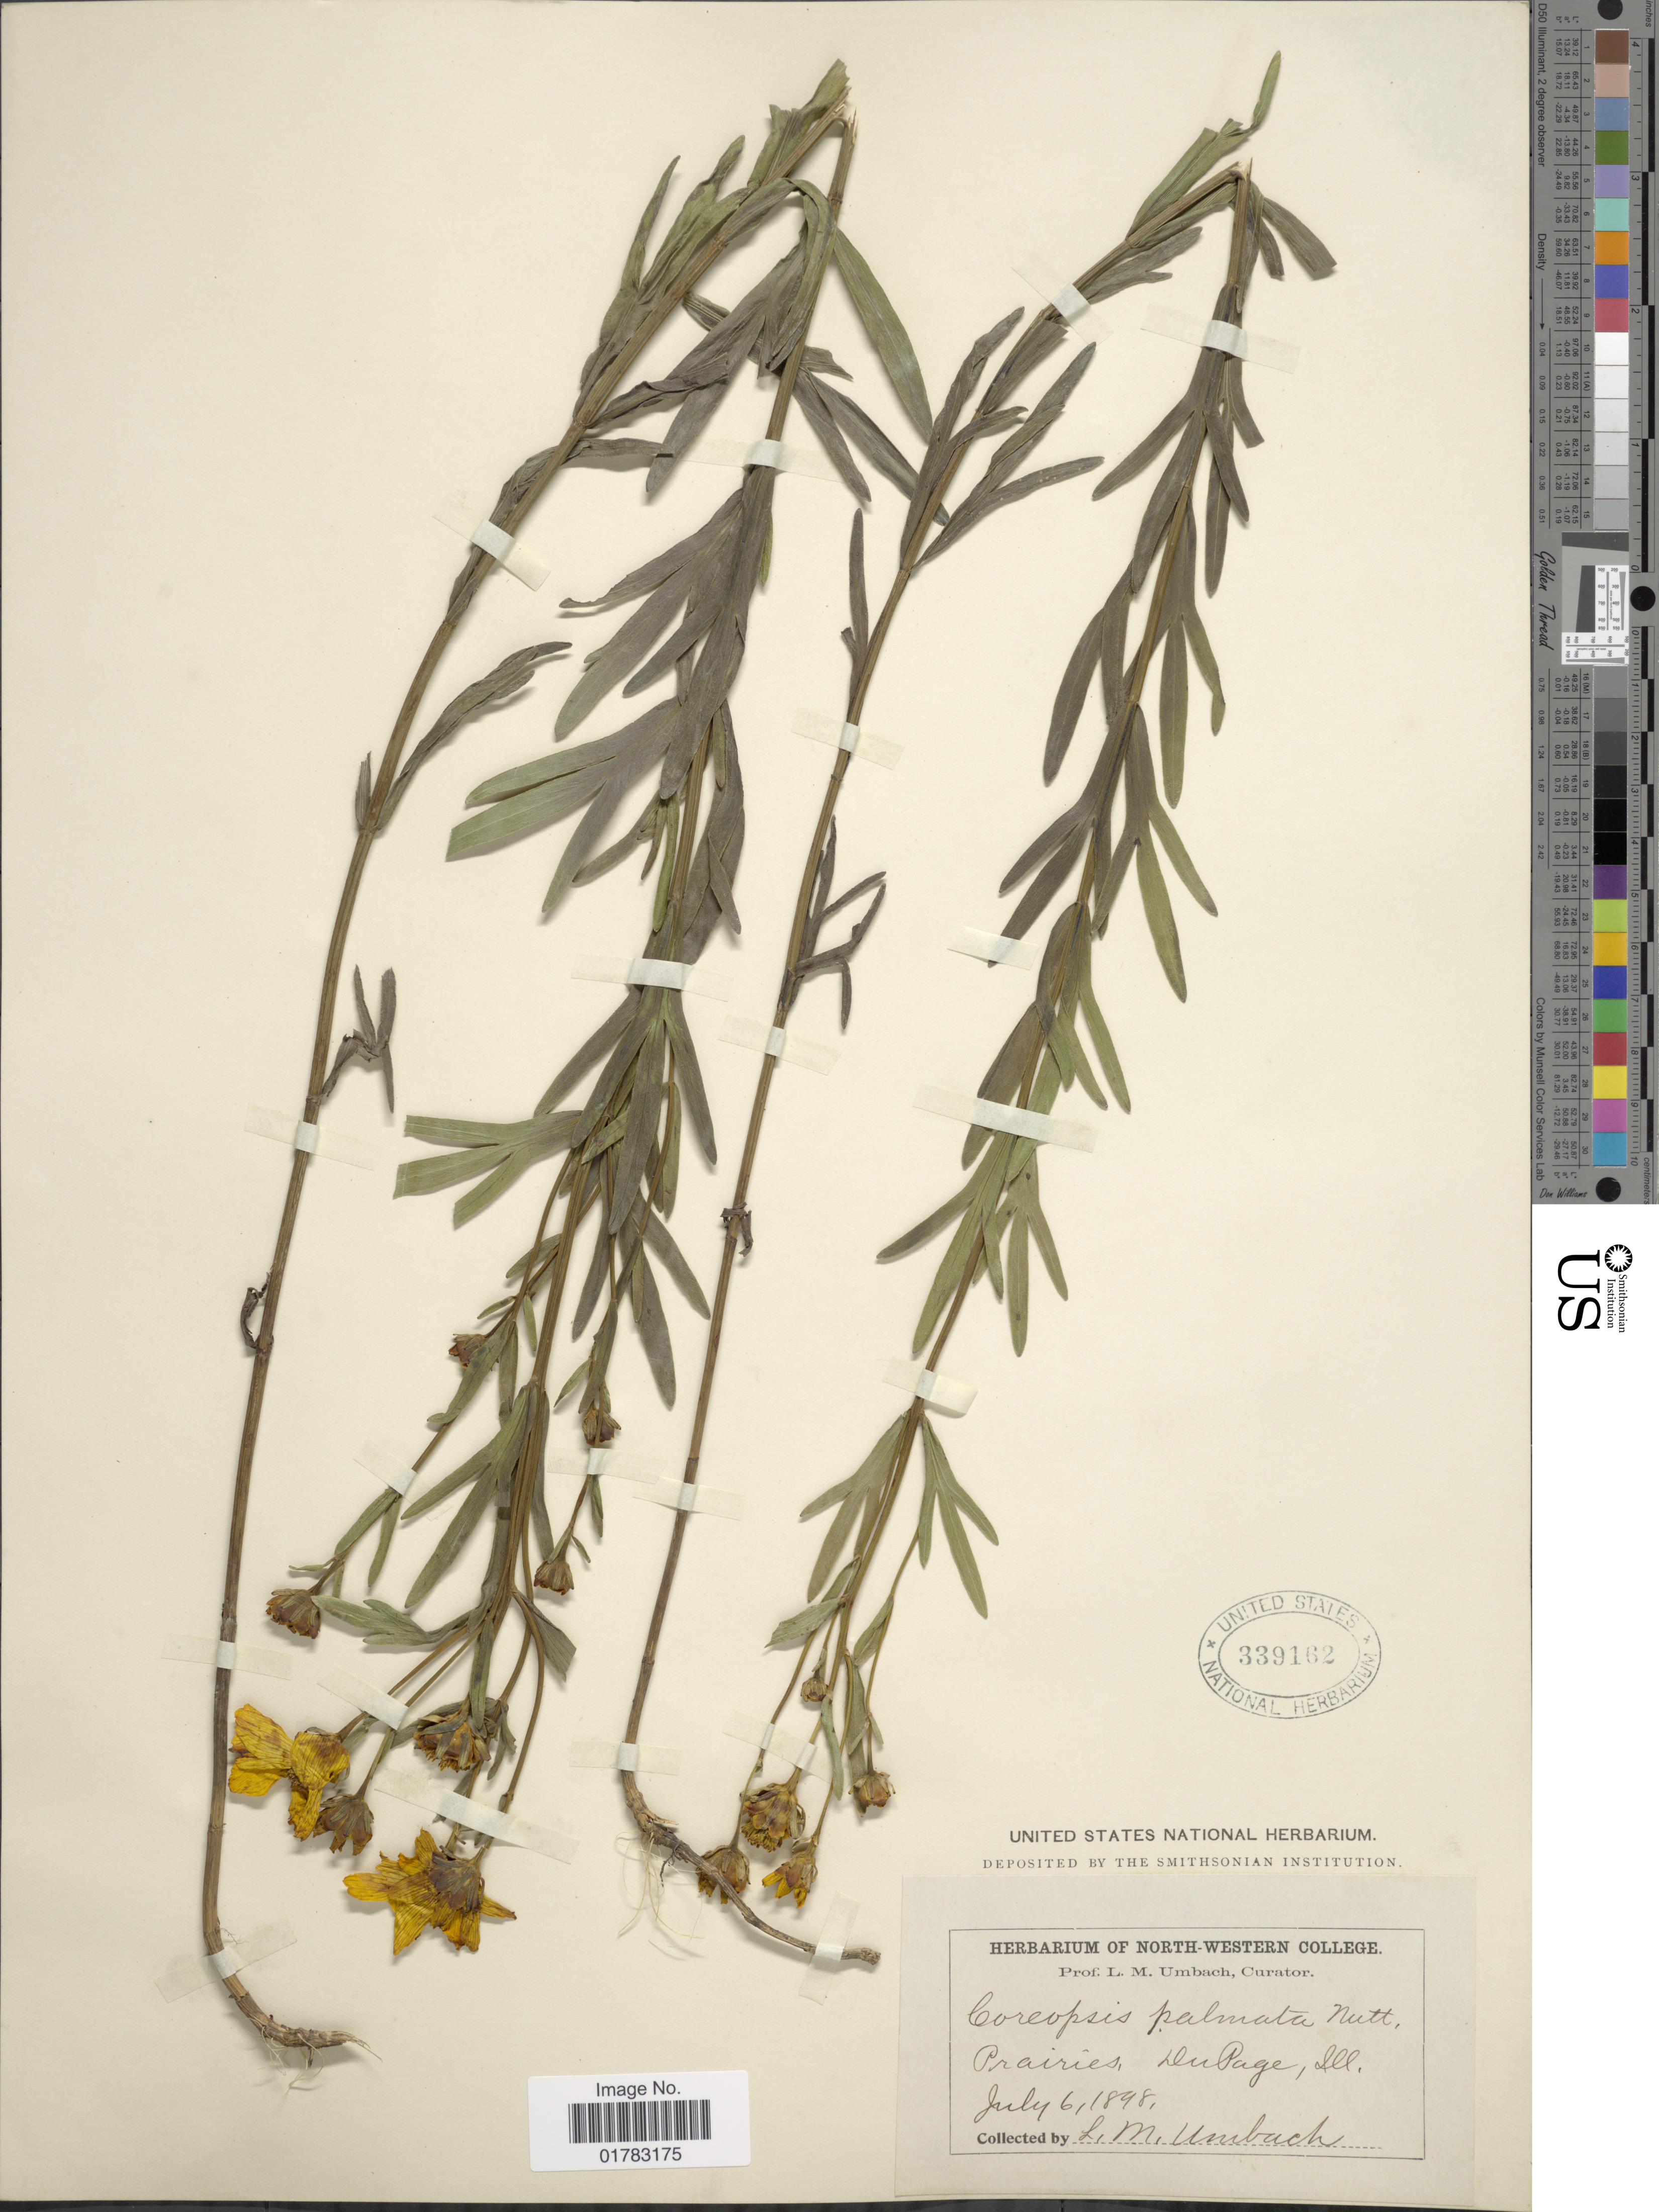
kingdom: Plantae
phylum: Tracheophyta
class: Magnoliopsida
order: Asterales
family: Asteraceae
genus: Coreopsis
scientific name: Coreopsis palmata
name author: Nutt.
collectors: L. M. Umbach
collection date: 1898-07-06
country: United States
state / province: Illinois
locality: Prairies, DuPage, Ill.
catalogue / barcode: US 339162